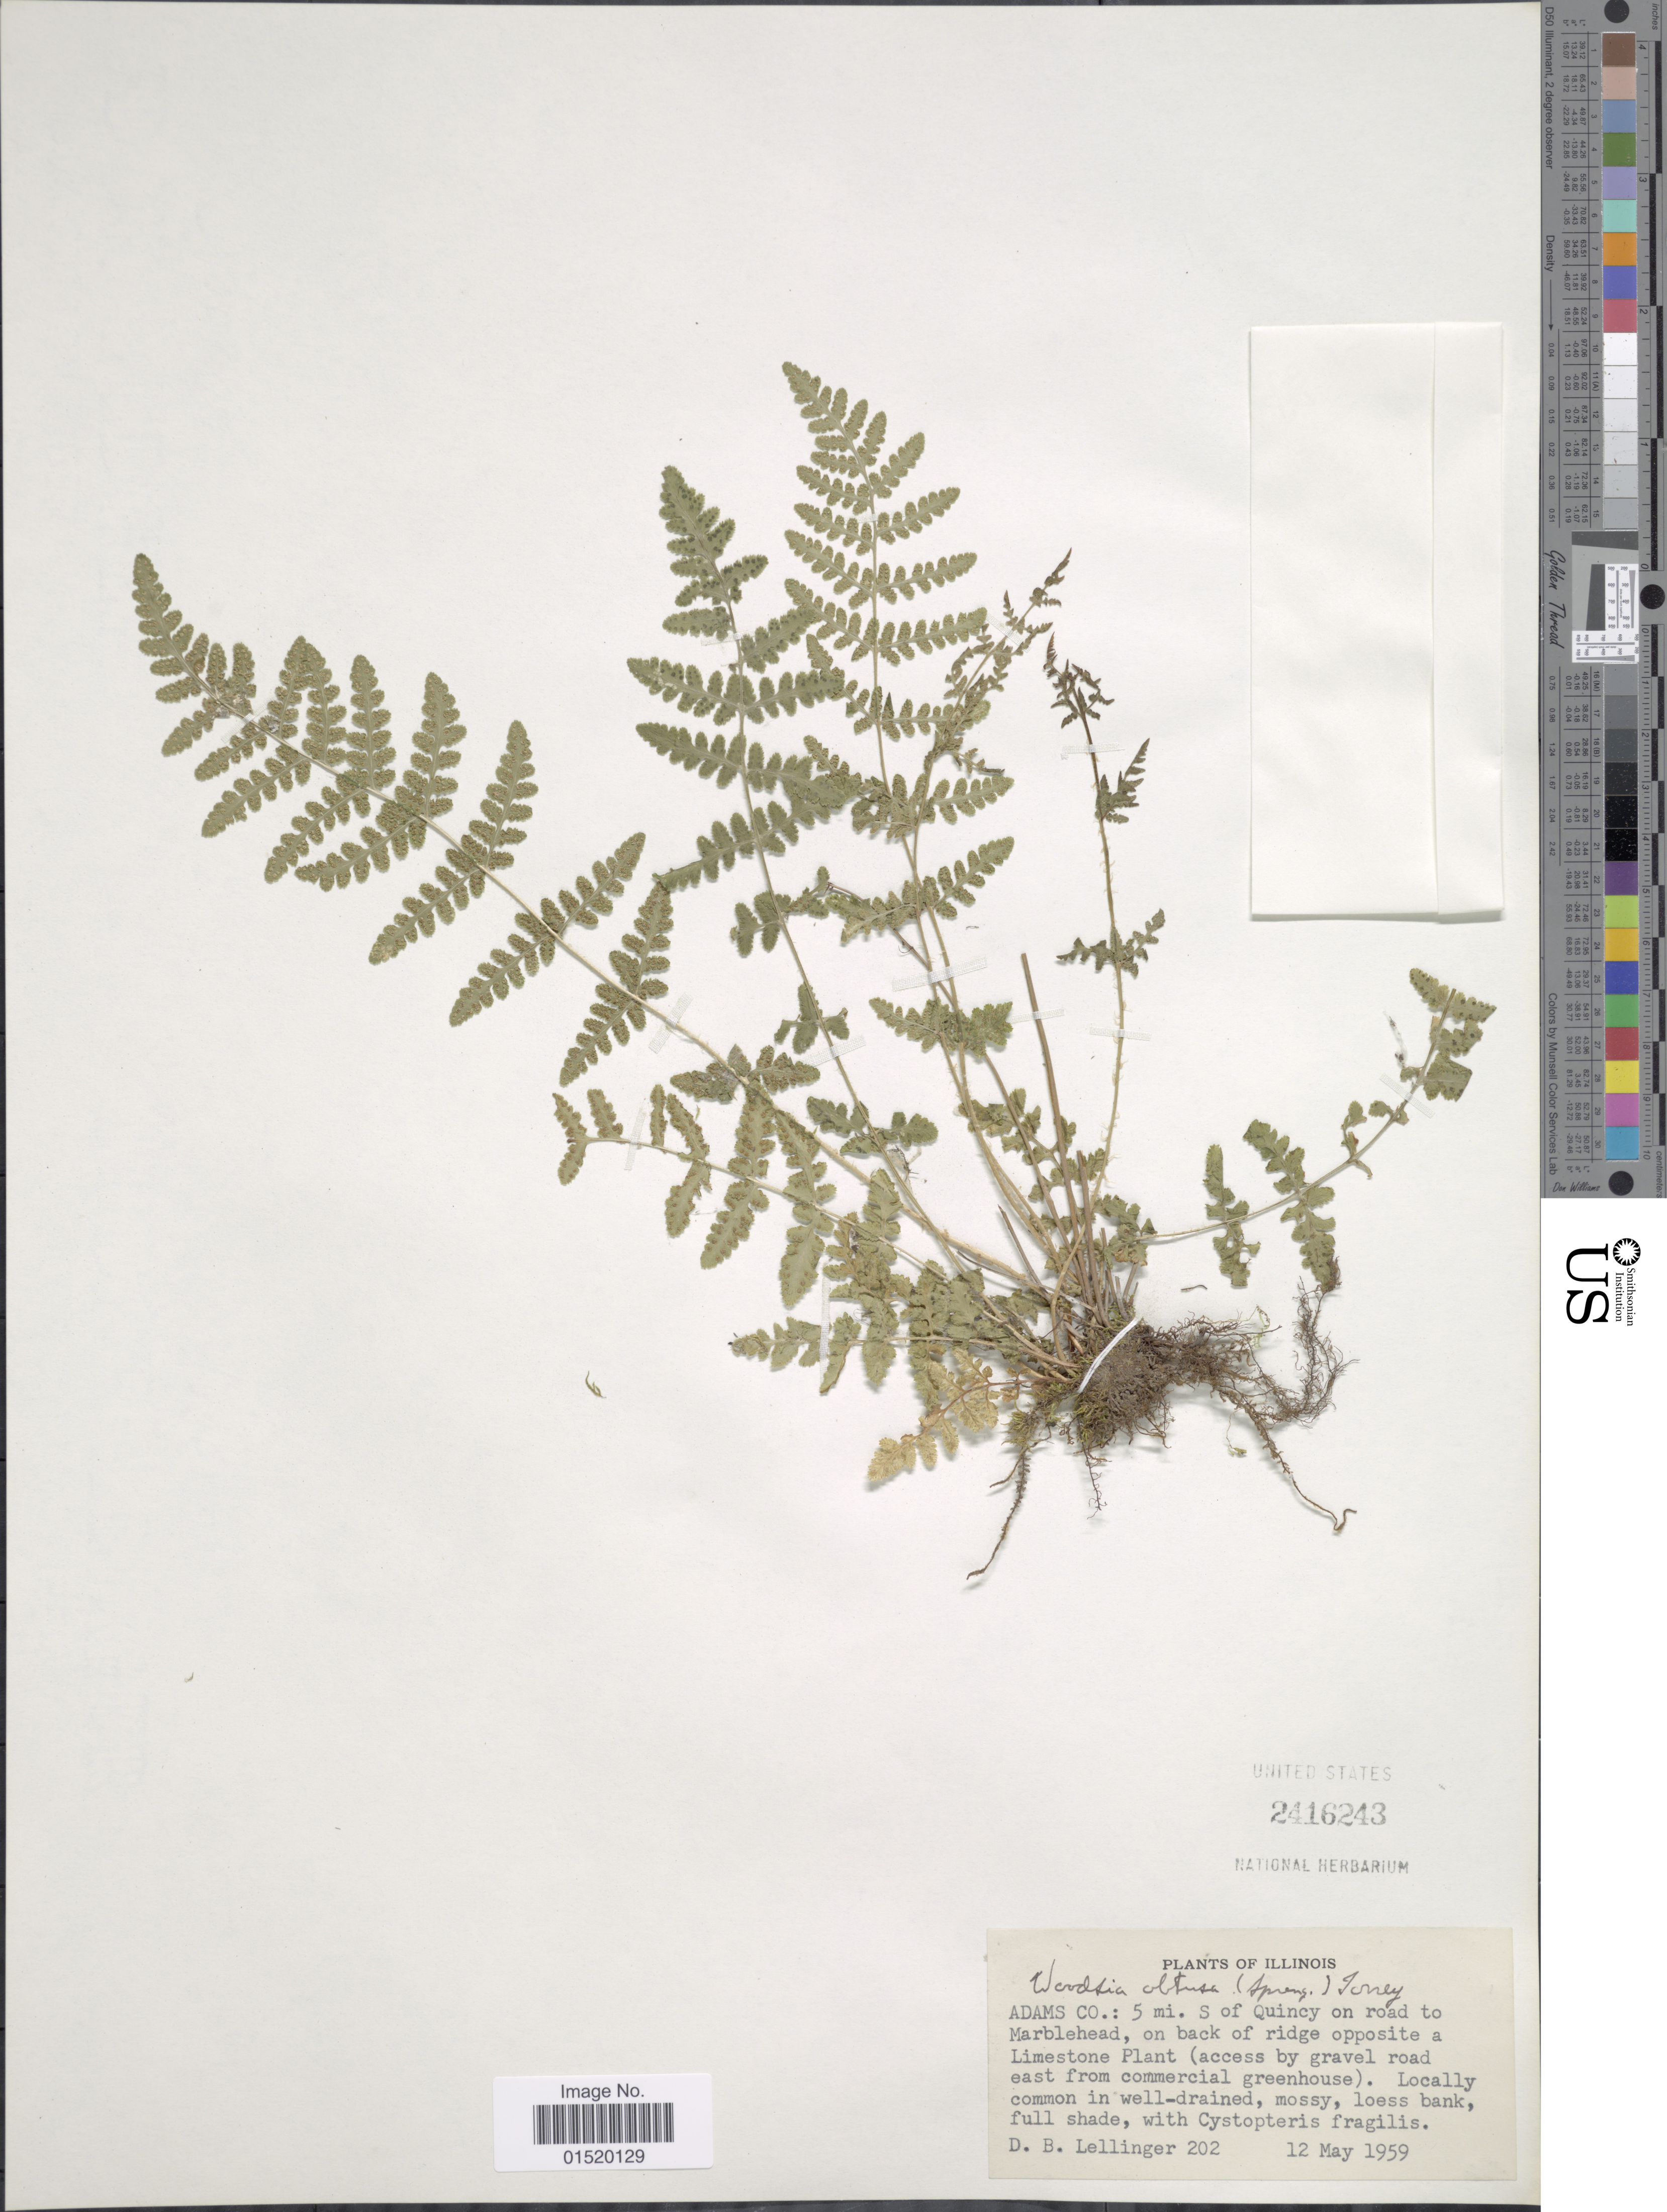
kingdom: Plantae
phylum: Tracheophyta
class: Polypodiopsida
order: Polypodiales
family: Woodsiaceae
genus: Woodsia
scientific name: Woodsia obtusa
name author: (Spreng.) Torr.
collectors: D. B. Lellinger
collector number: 202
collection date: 1959-05-12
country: United States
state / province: Illinois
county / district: Adams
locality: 5 mi S of Quincy on road to Marblehead, on back ridge opposite a Limestone Plant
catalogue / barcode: US 2416243